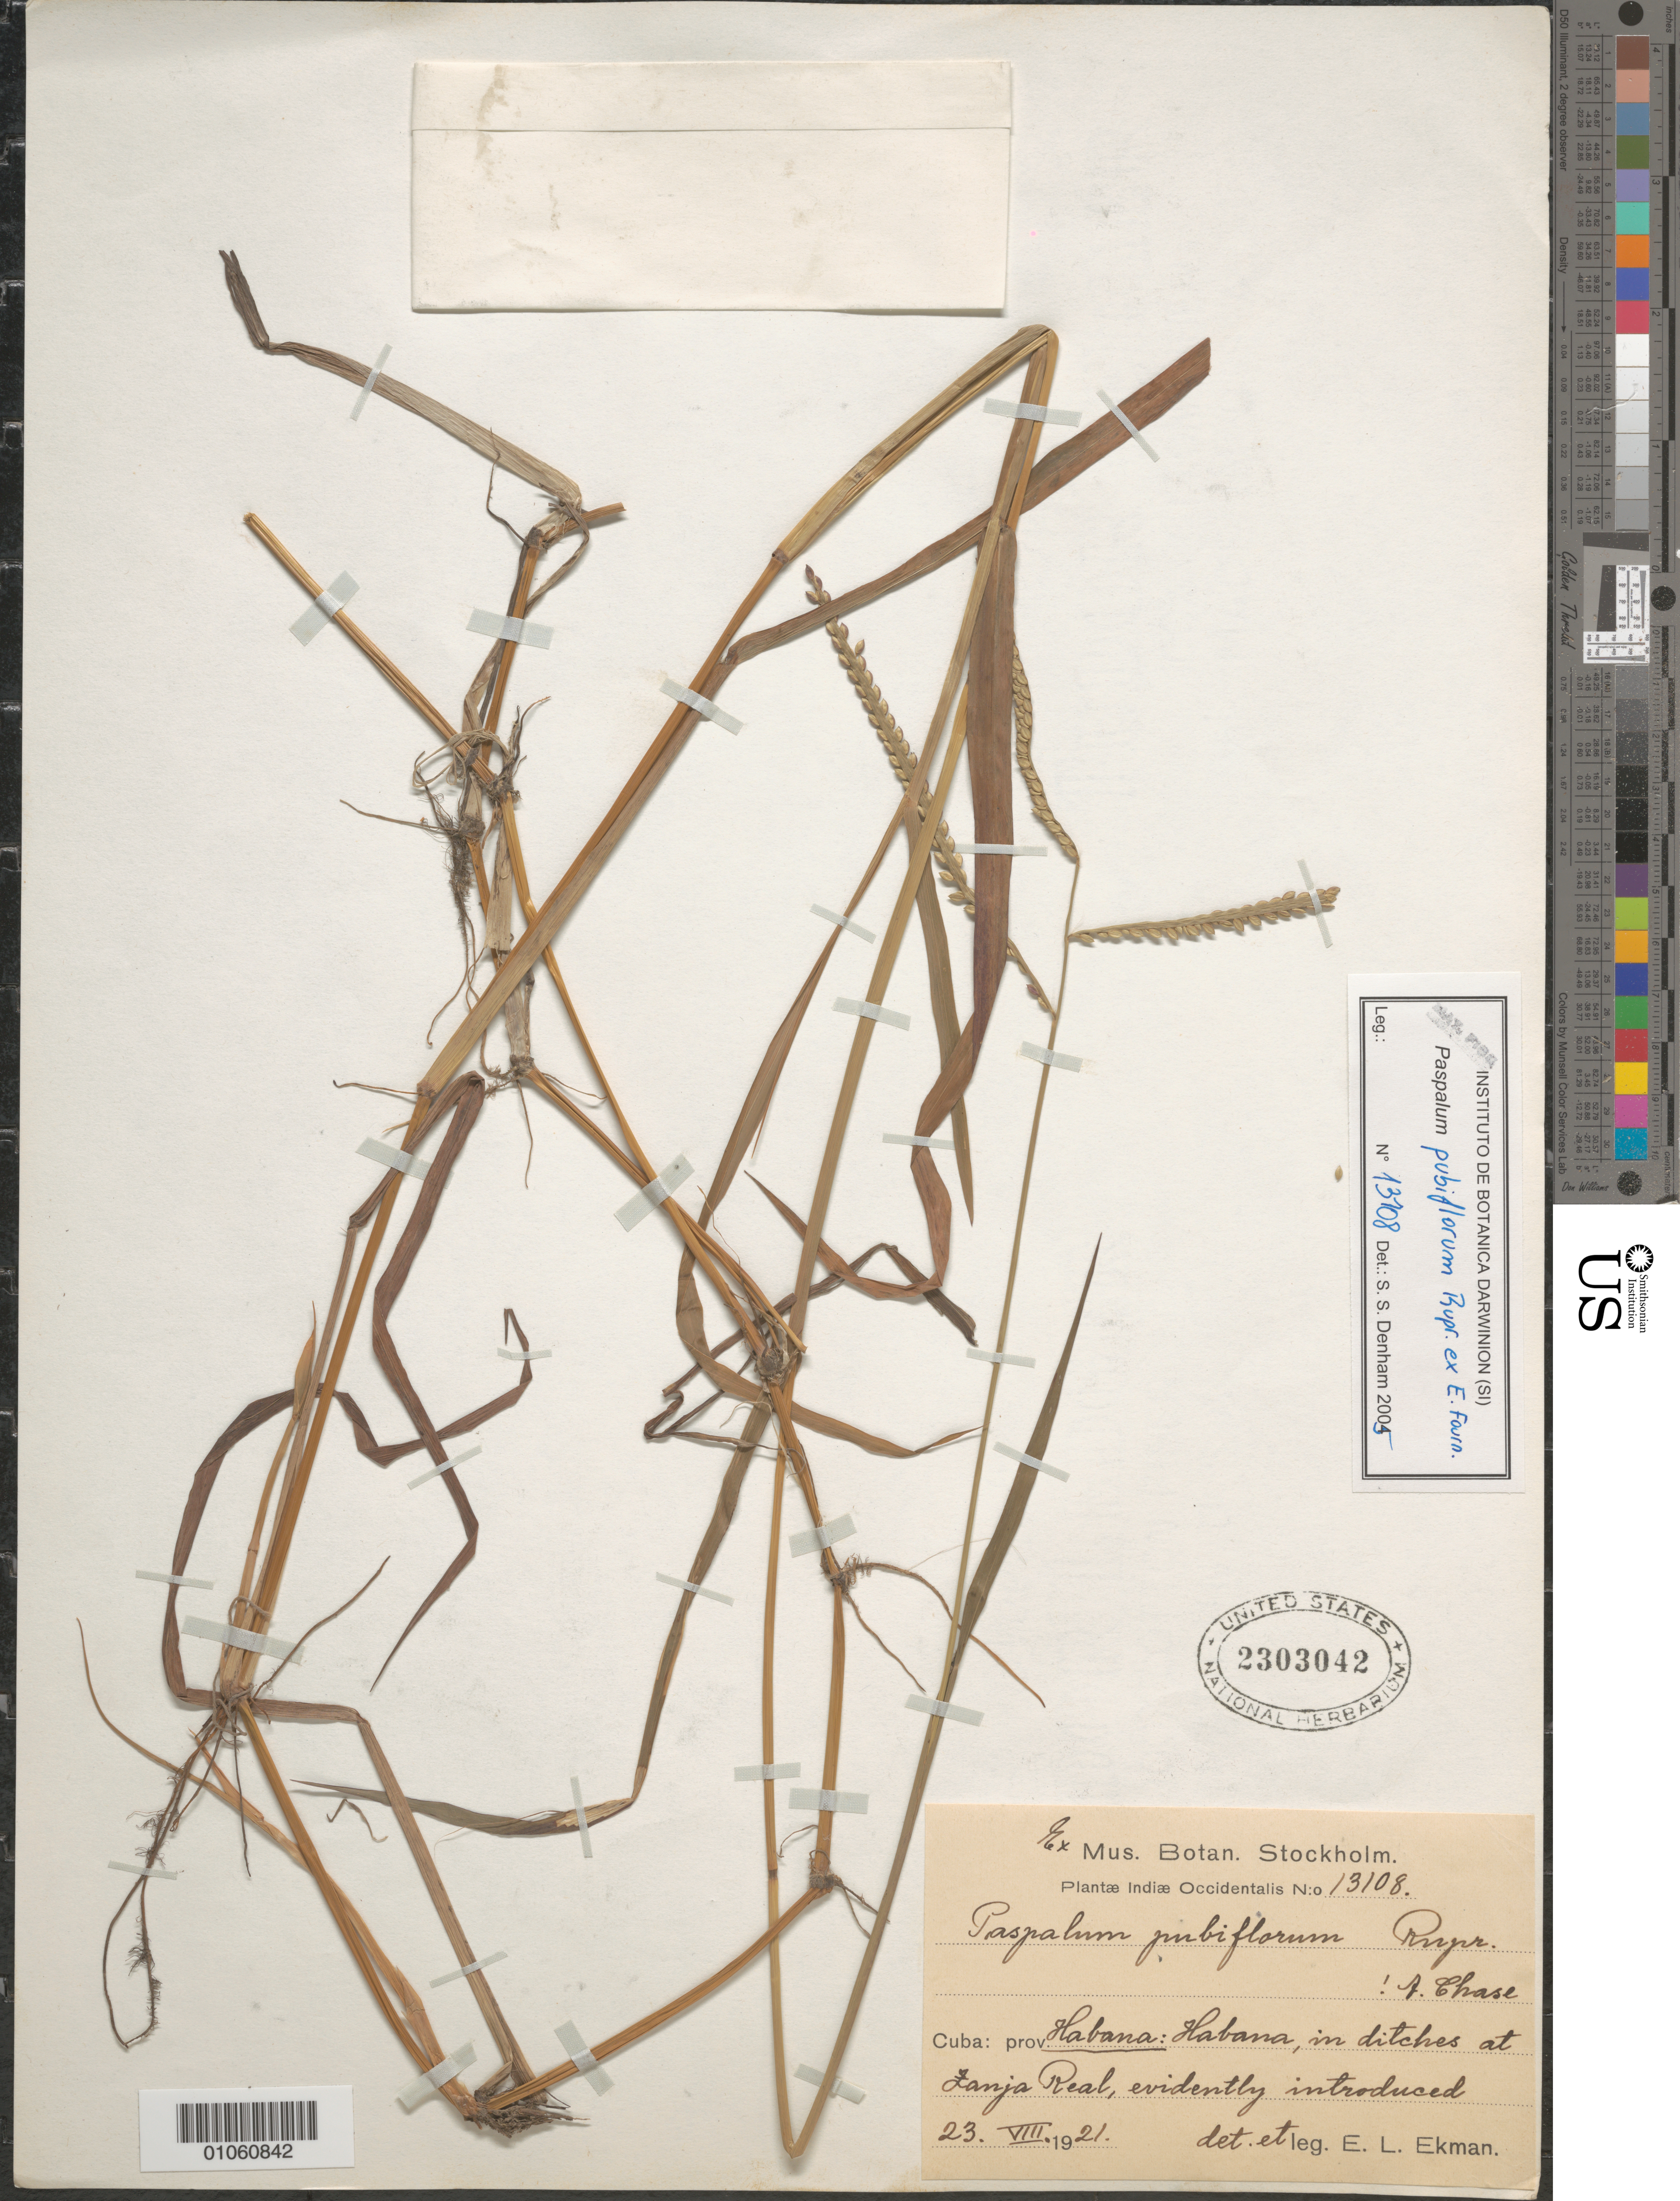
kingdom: Plantae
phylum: Tracheophyta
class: Liliopsida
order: Poales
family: Poaceae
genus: Paspalum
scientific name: Paspalum pubiflorum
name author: Rupr. ex E. Fourn.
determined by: Denham, S. S.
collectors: E. L. Ekman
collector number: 13108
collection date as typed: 23 Aug 1921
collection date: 1921-08-23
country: Cuba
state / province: La Habana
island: Cuba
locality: Havana, at Zanja Real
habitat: In ditches, evidently introduced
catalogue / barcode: US 2303042